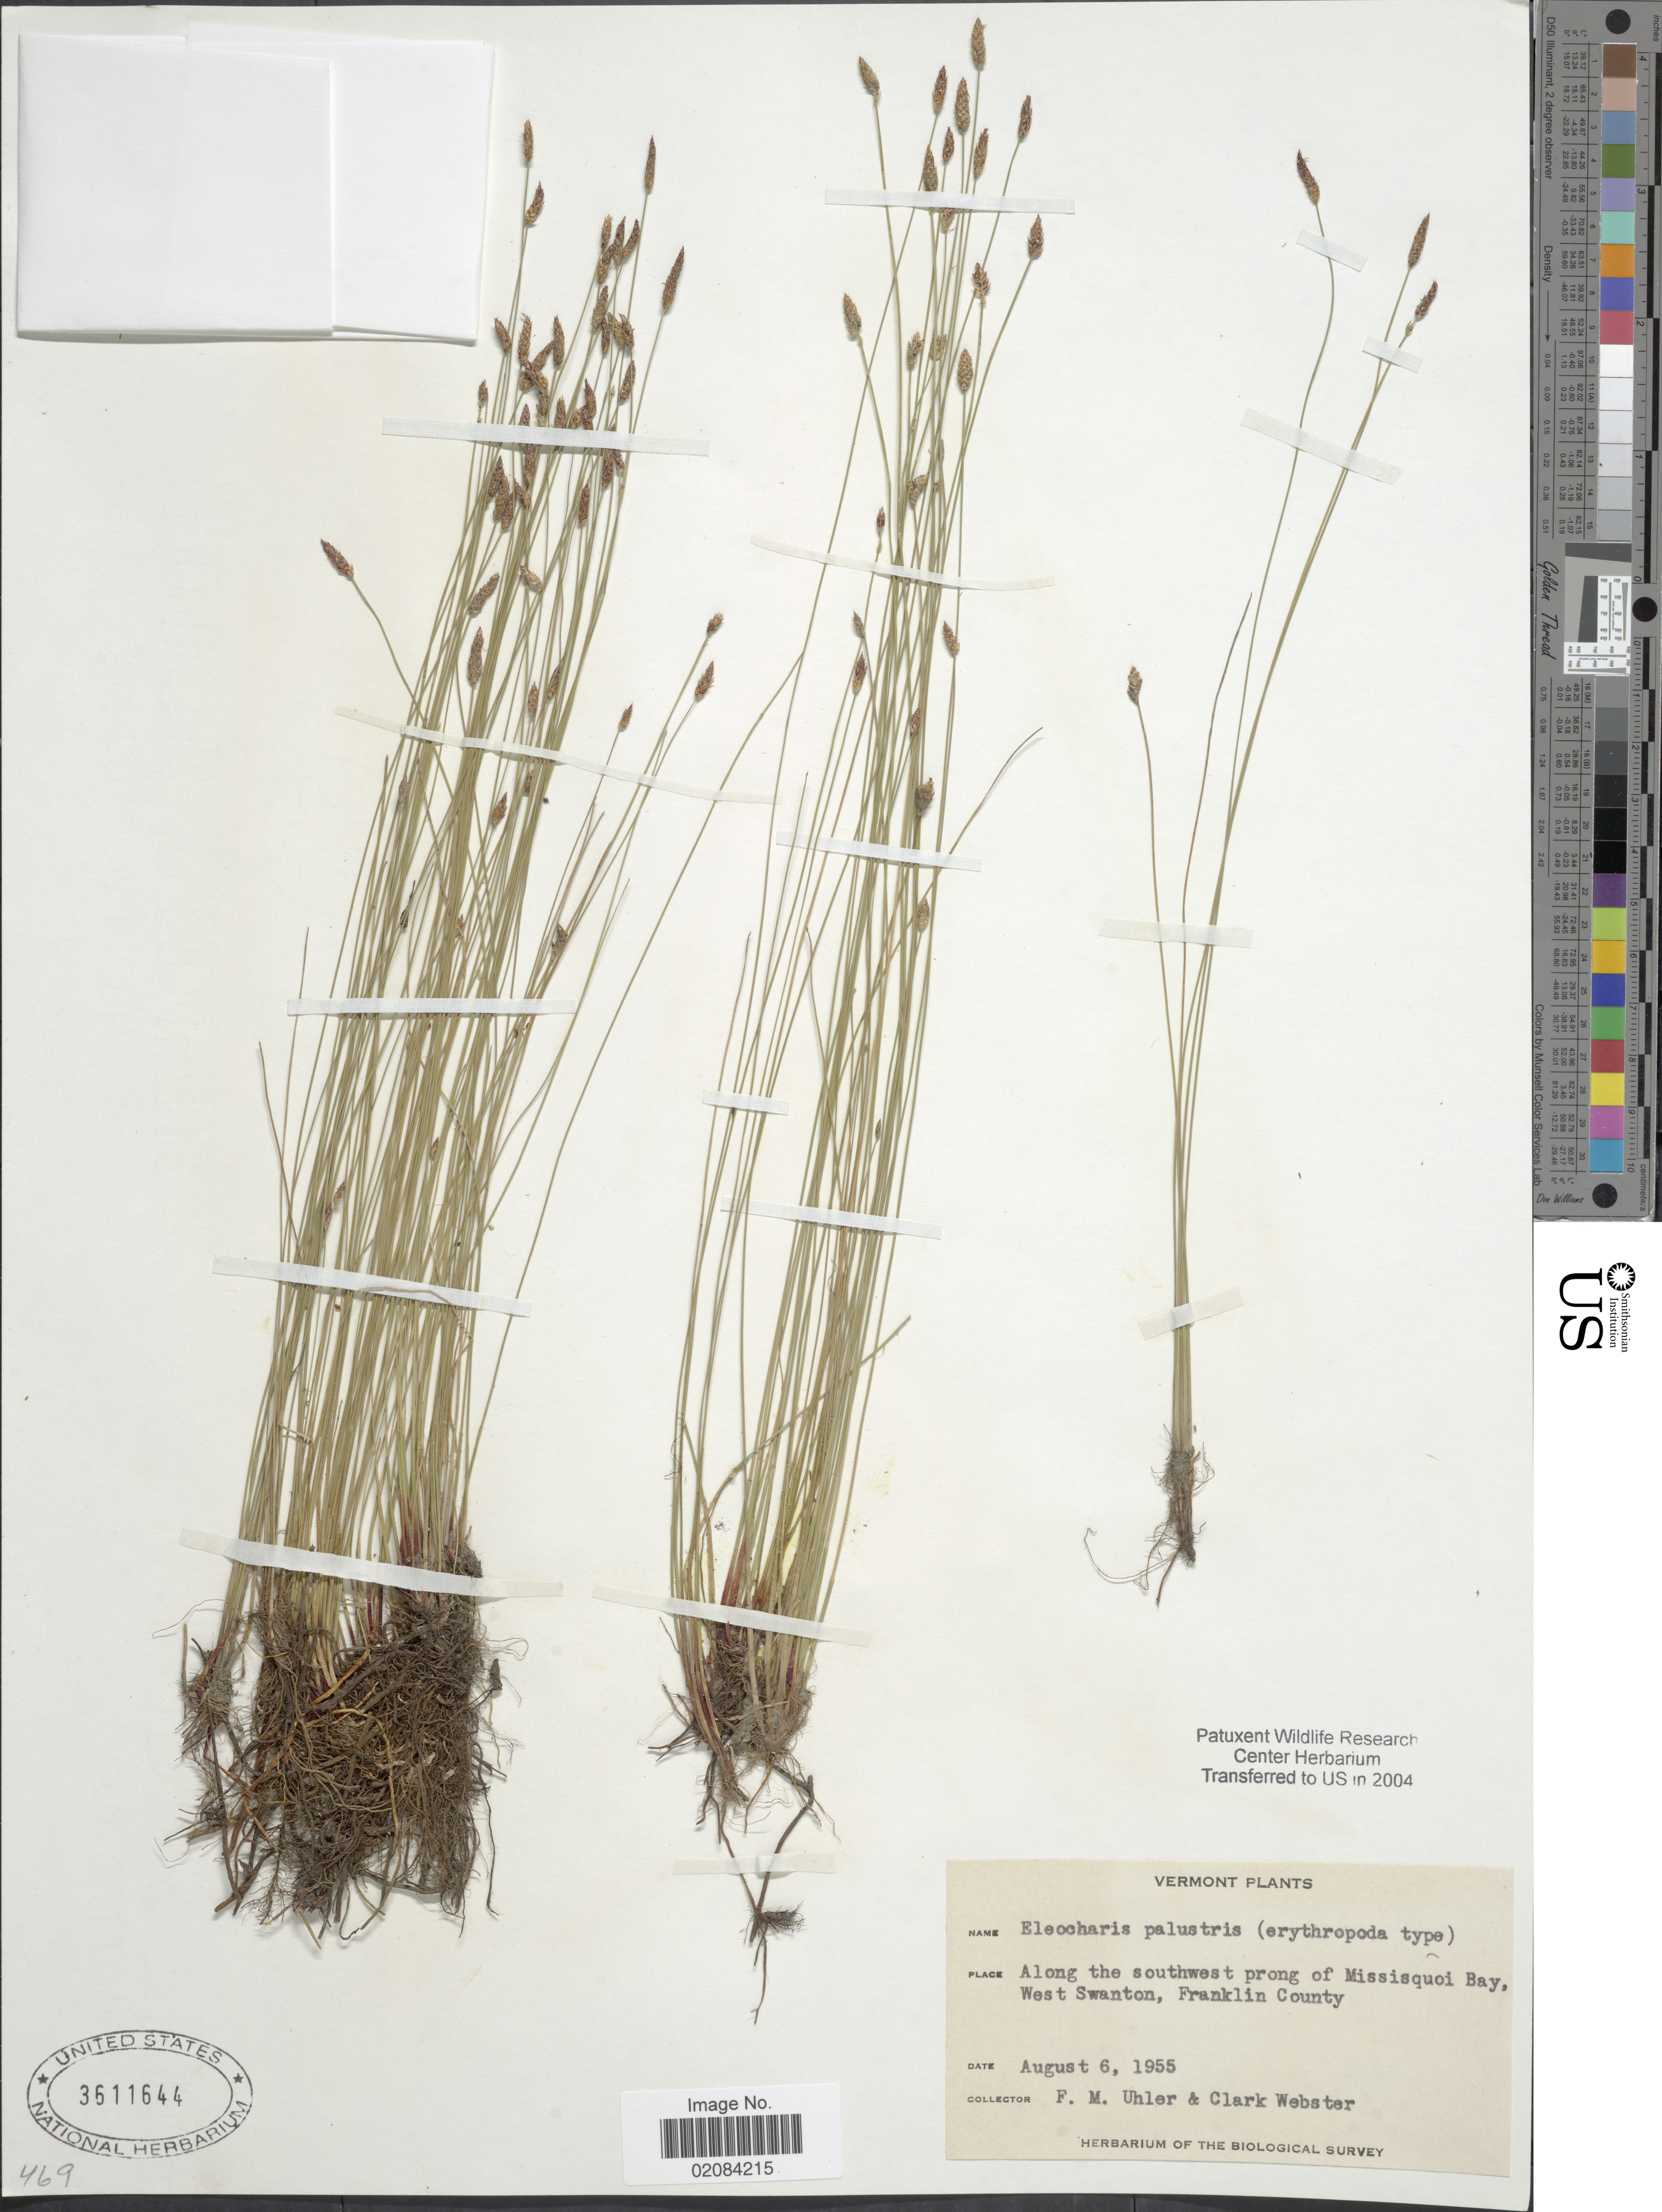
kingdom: Plantae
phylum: Tracheophyta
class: Liliopsida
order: Poales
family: Cyperaceae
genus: Eleocharis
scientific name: Eleocharis palustris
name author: (L.) Roem. & Schult.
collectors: F. M. Uhler & C. Webster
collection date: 1955-08-06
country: United States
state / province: Vermont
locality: Along the southwest prong of Missisquoi Bay, West Swanton, Franklin County.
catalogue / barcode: US 3611644